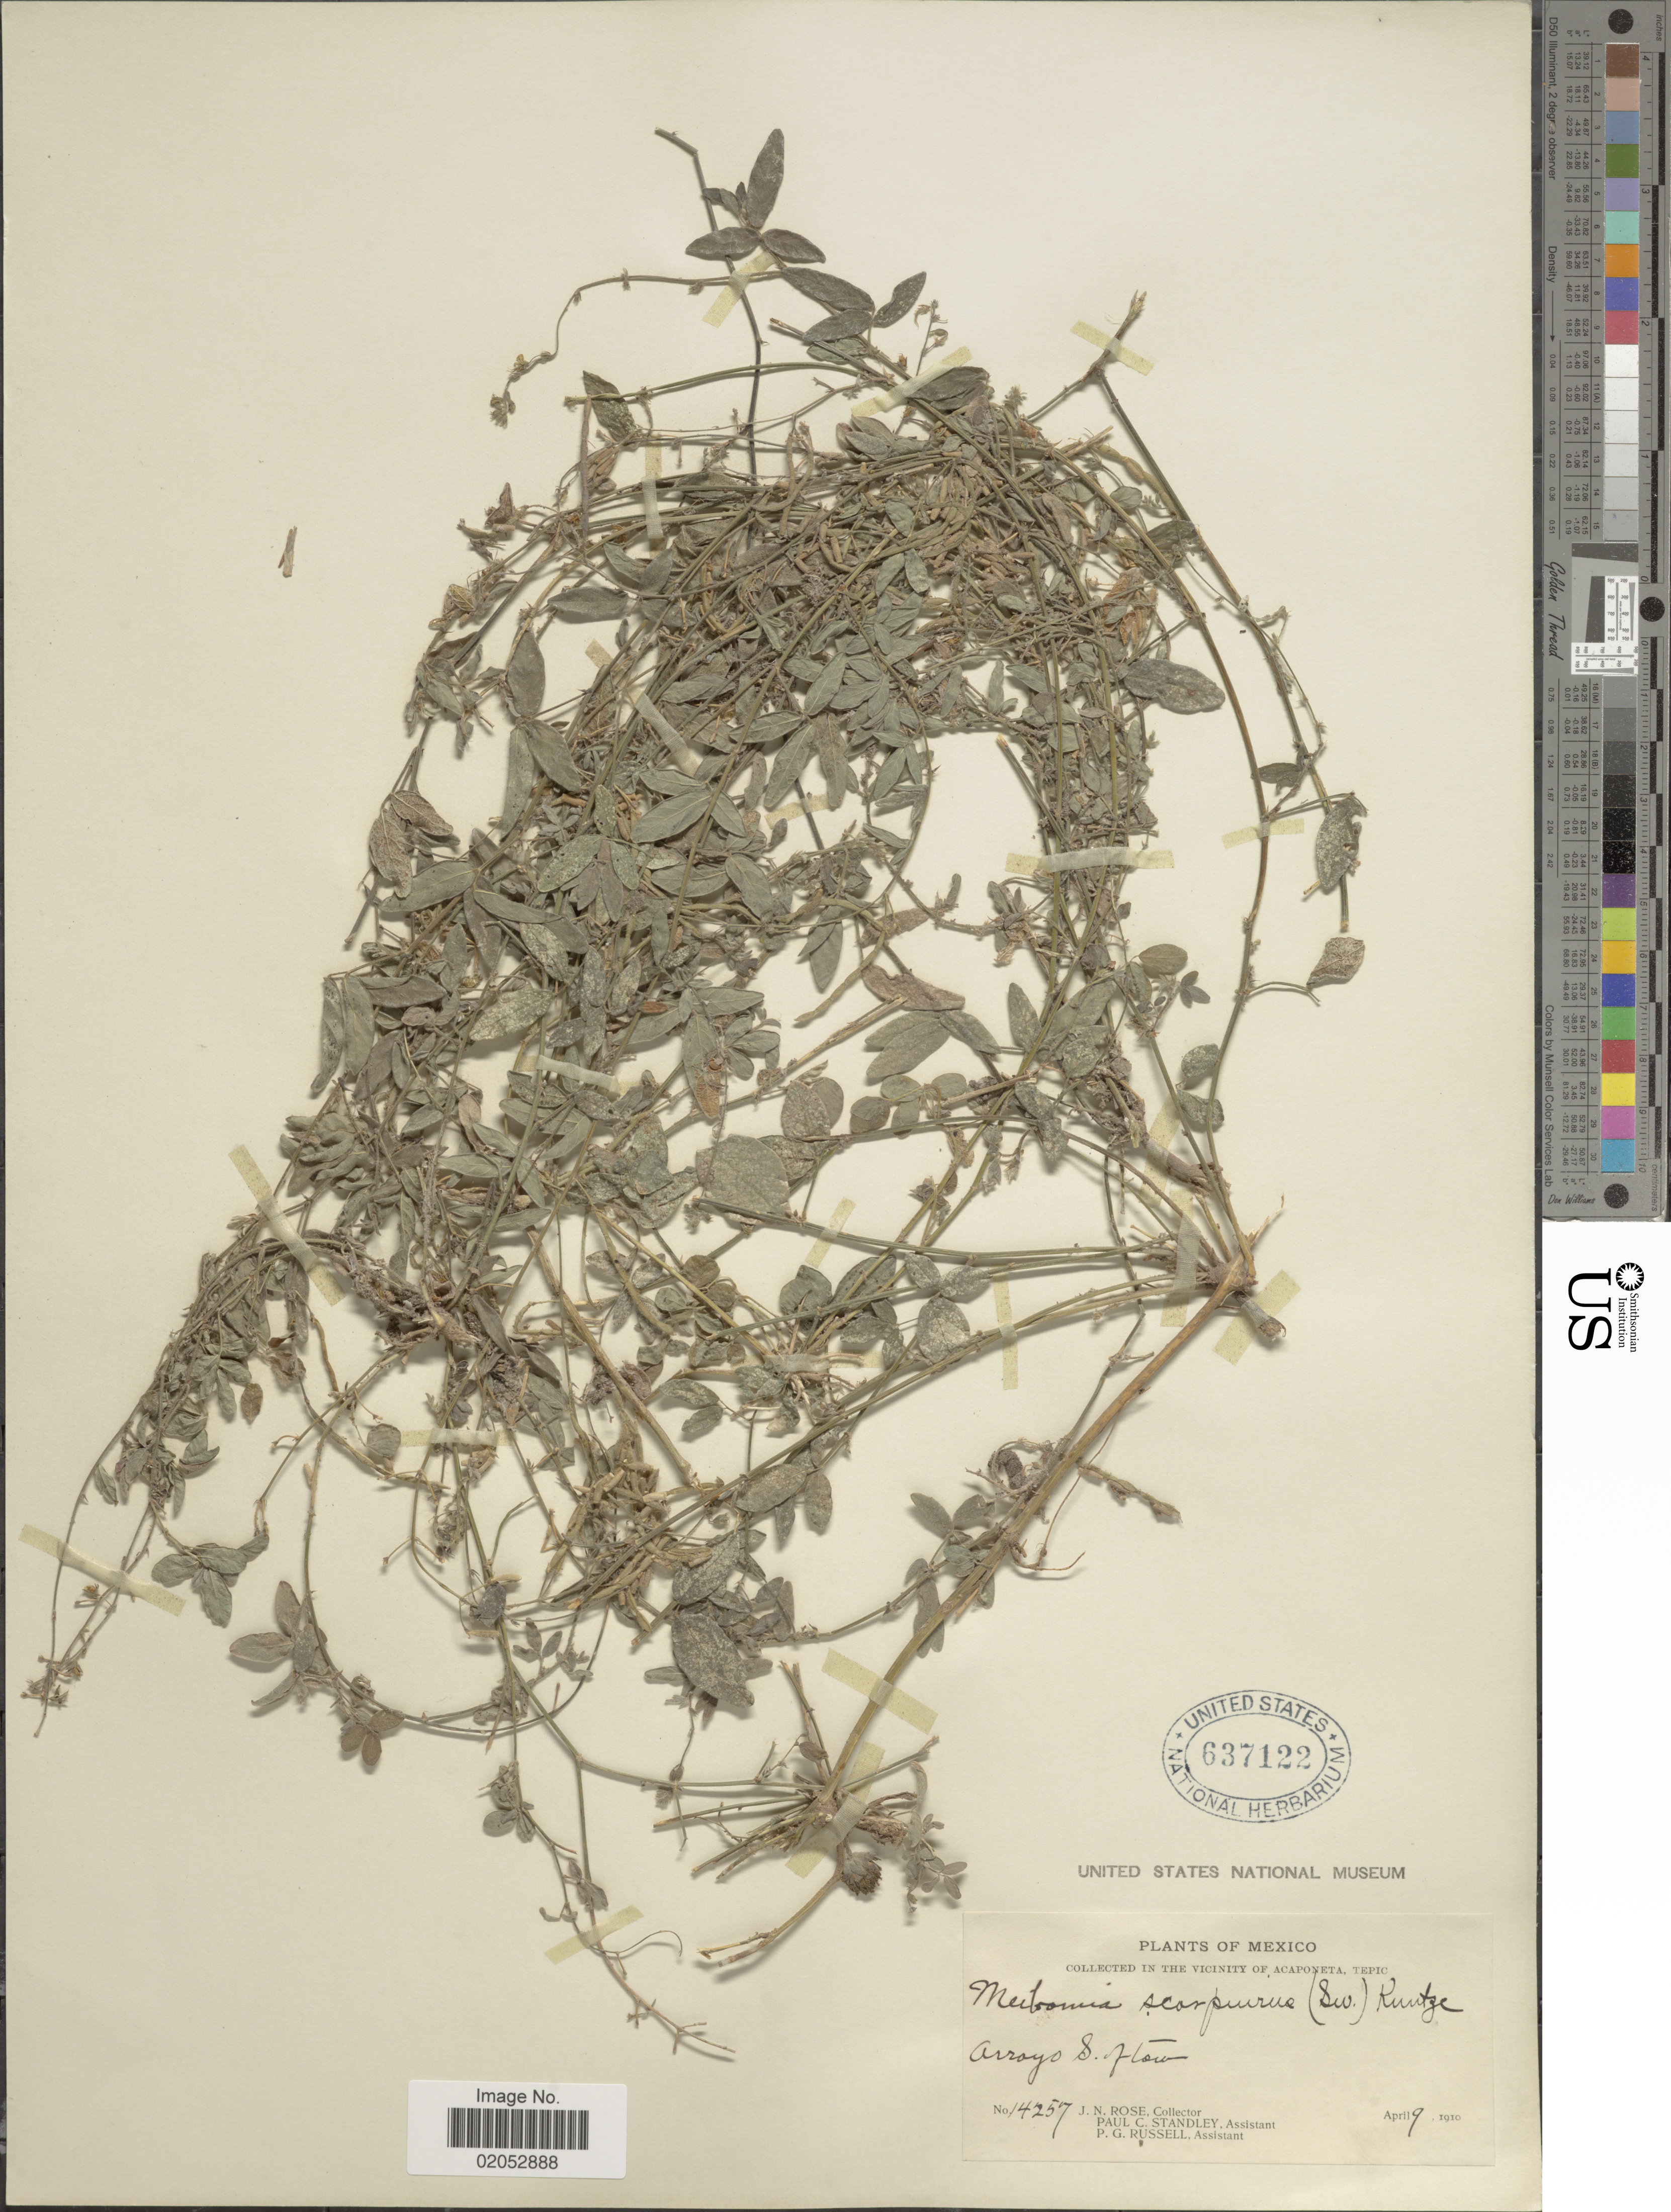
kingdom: Plantae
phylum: Tracheophyta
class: Magnoliopsida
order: Fabales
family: Fabaceae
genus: Desmodium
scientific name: Desmodium scorpiurus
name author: (Sw.) Desv. ex DC.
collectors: J. N. Rose, P. C. Standley & P. G. Russell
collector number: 14257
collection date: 1910-04-09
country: Mexico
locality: In the vicinity of Acaponeta, Tepic. Arroyo S. flow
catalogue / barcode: US 637122